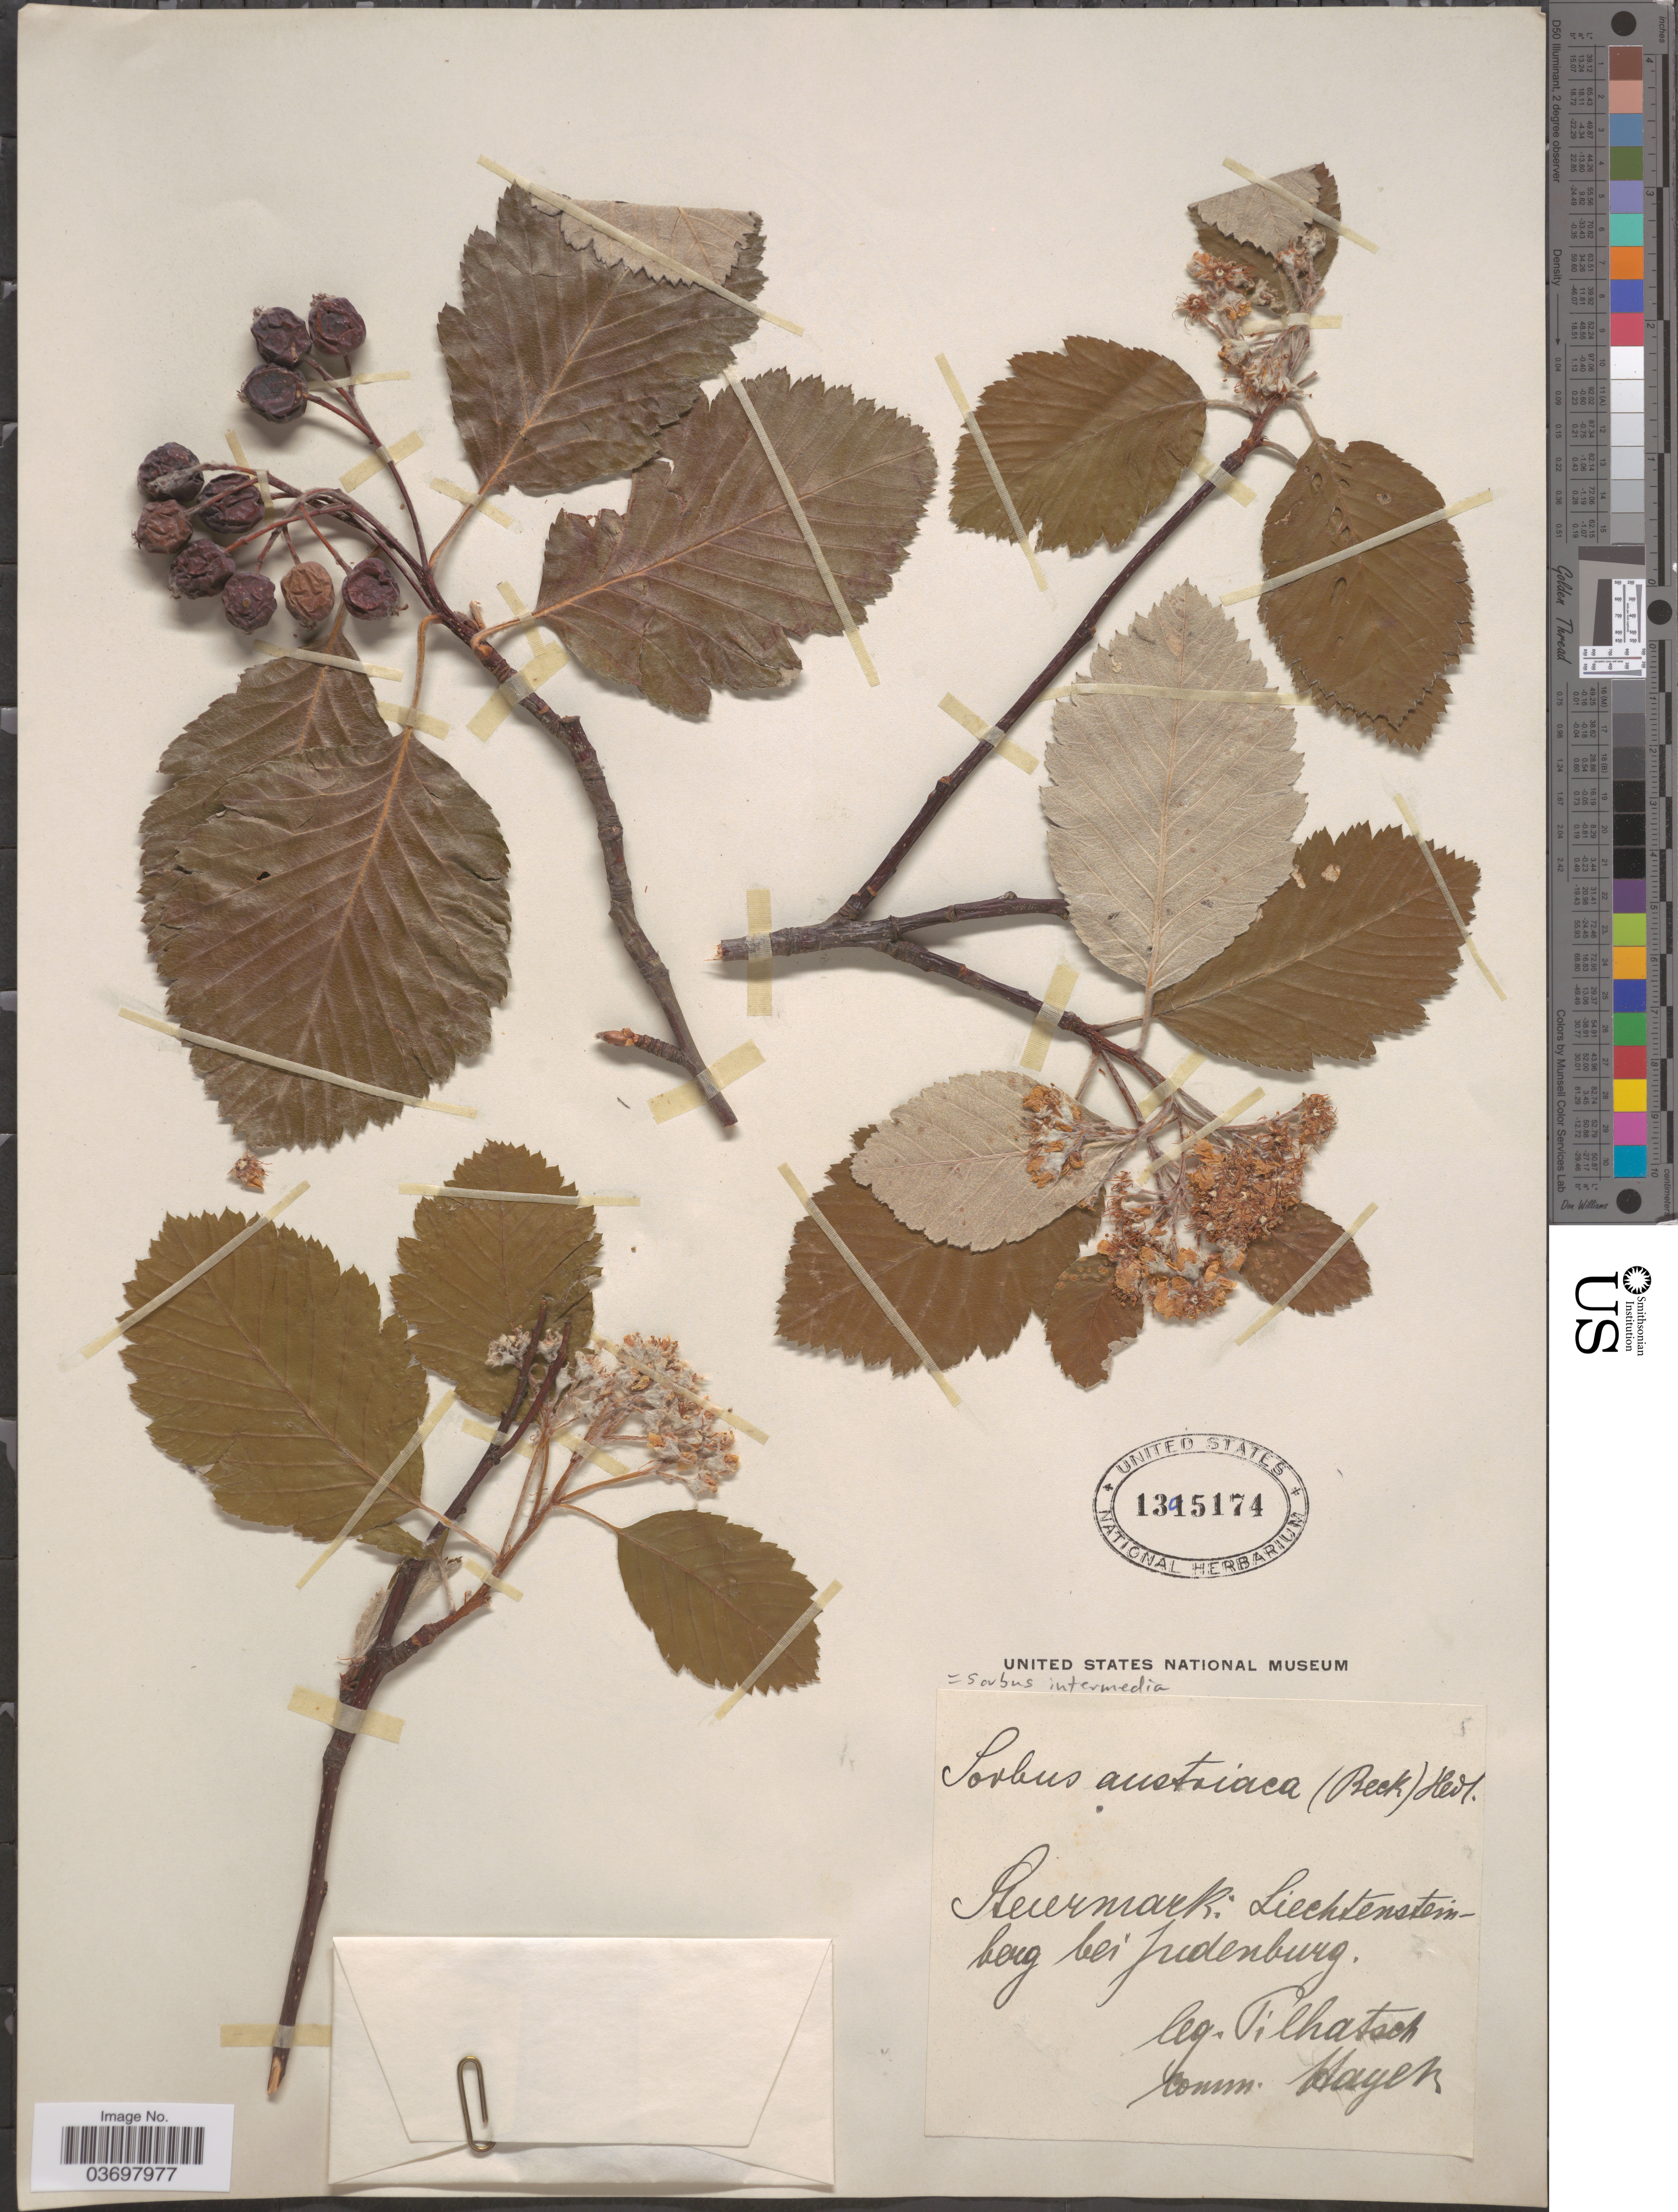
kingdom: Plantae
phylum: Tracheophyta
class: Magnoliopsida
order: Rosales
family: Rosaceae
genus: Sorbus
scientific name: Sorbus intermedia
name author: (Schult.) Beck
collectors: Pilhatsch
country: Austria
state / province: Steiermark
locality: Liechtensteinberg bei Judenburg.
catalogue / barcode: US 1395174